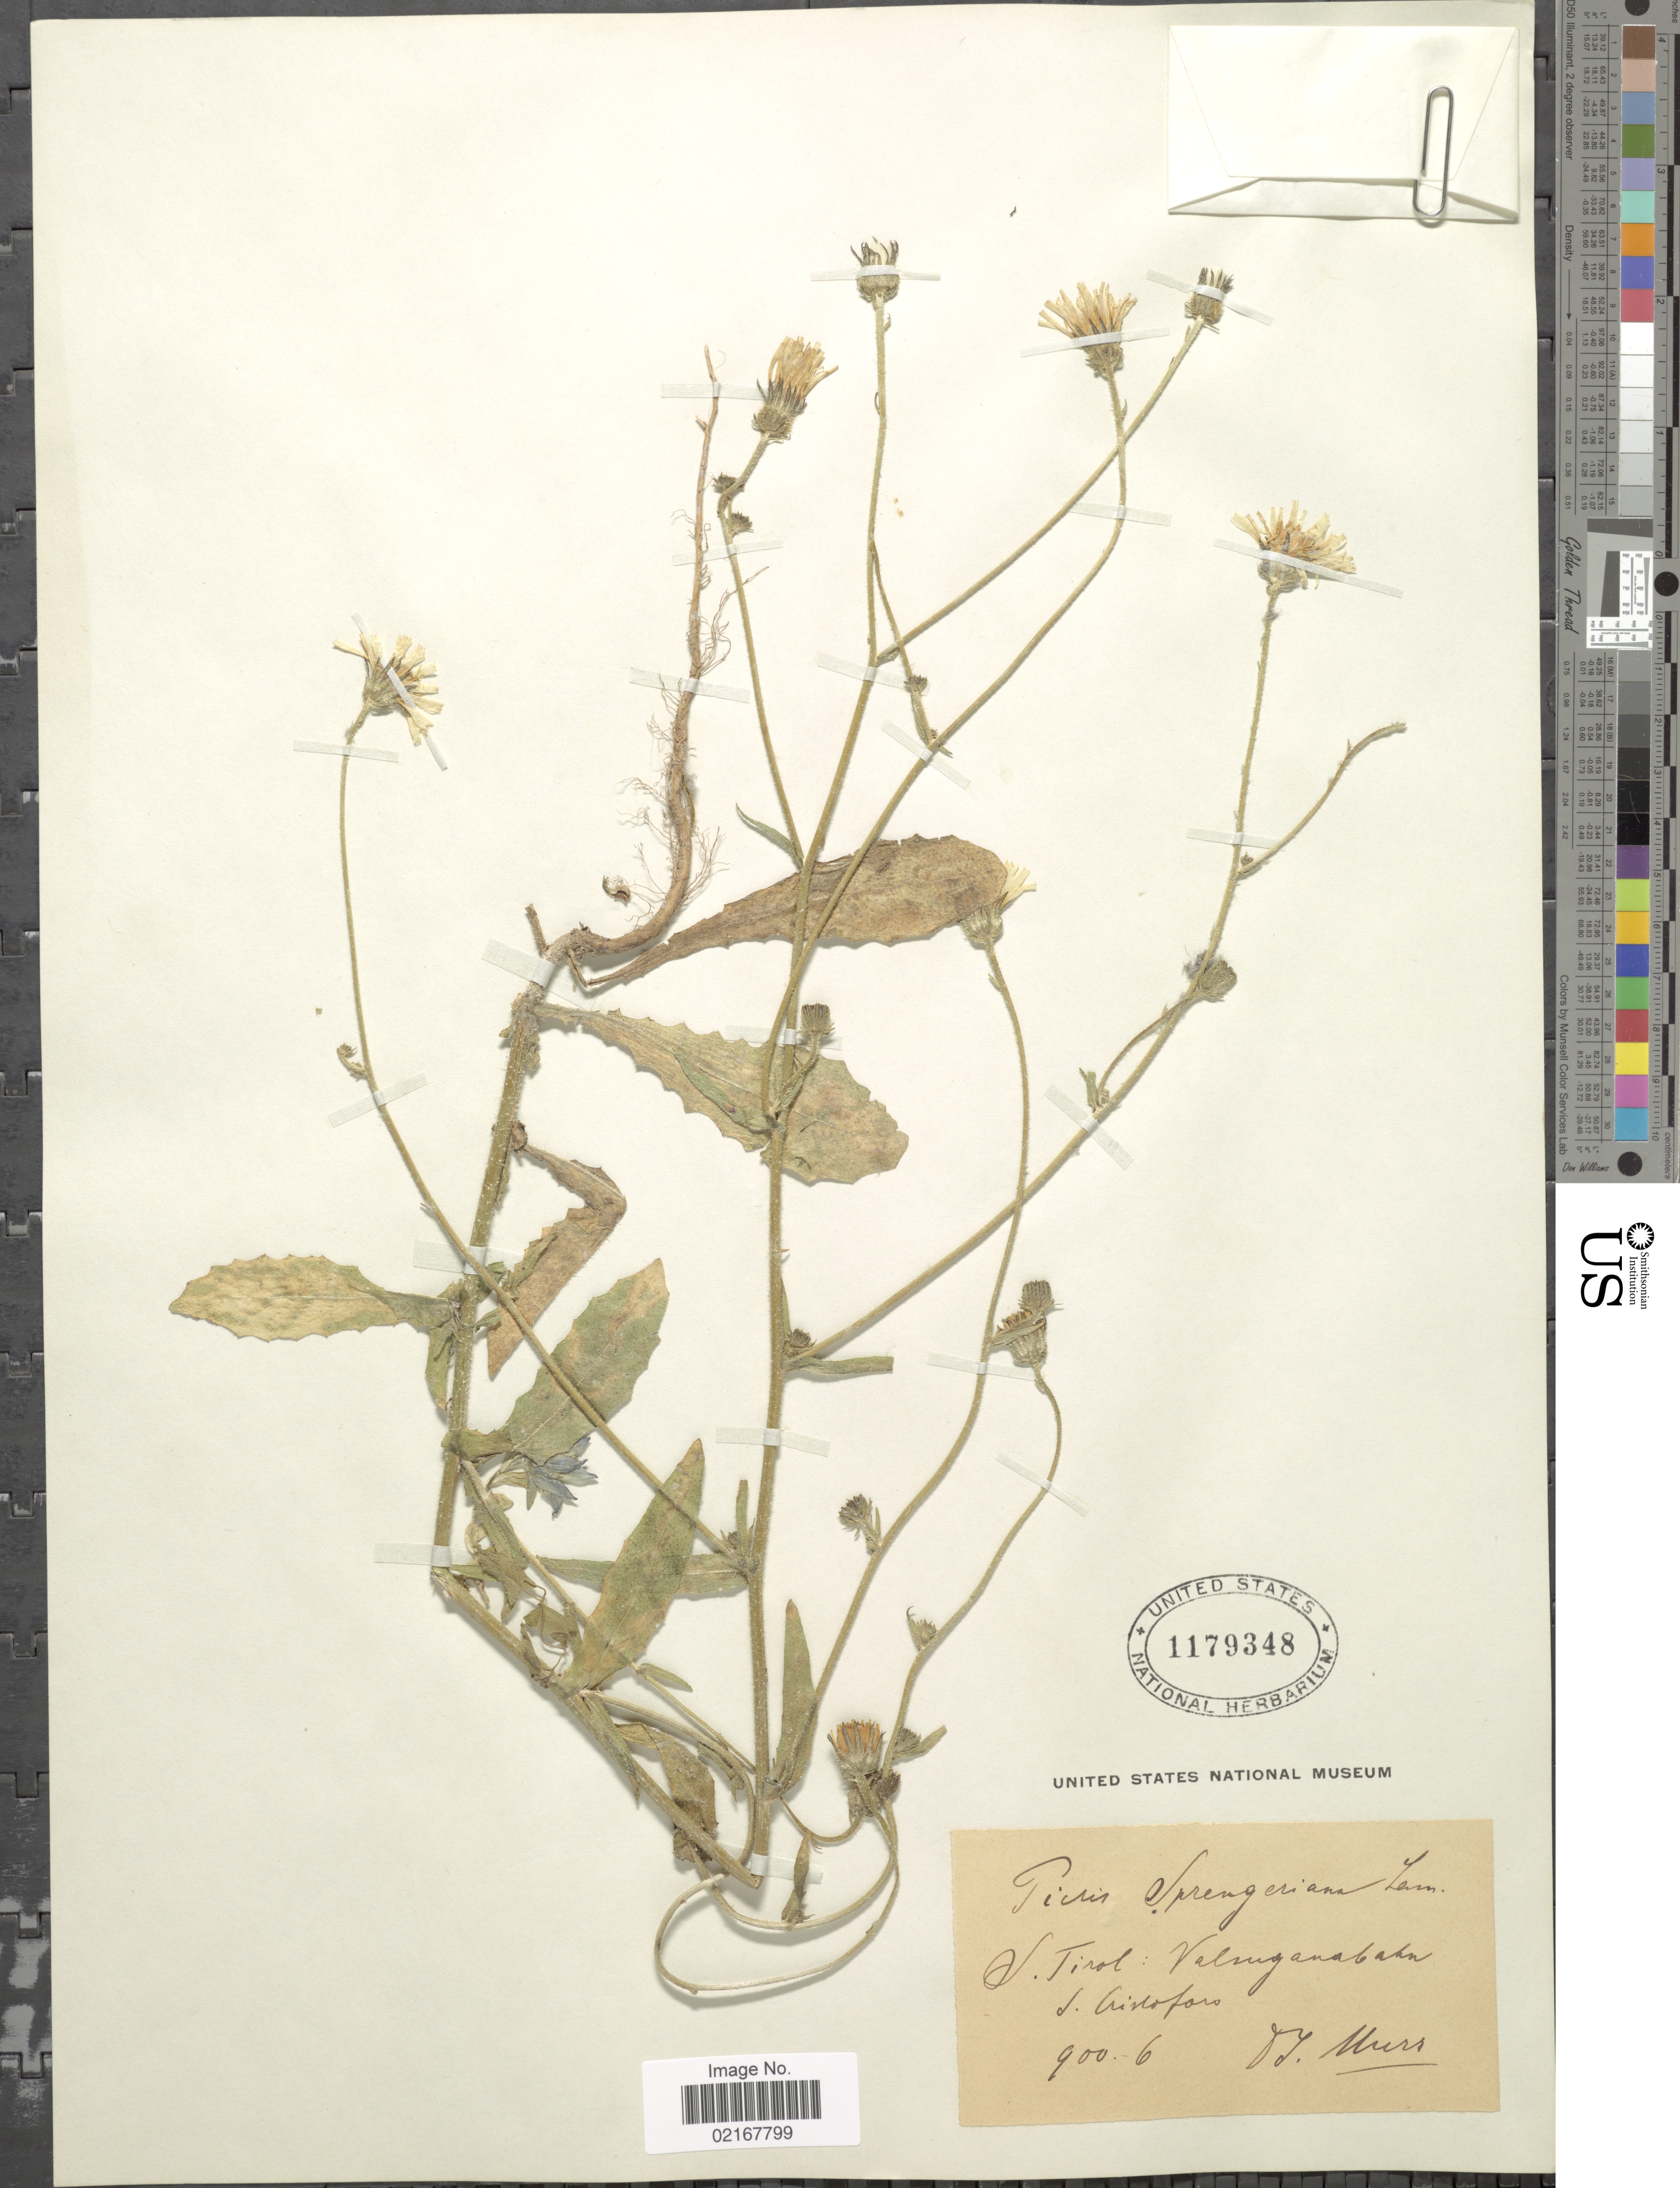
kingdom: Plantae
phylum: Tracheophyta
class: Magnoliopsida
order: Asterales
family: Asteraceae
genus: Crepis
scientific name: Crepis sprengeriana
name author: (L.) All.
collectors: J. Murr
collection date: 1900-06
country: Italy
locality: S. Tirol, Valsuganabahn, S. Cristoforo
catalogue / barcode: US 1179348